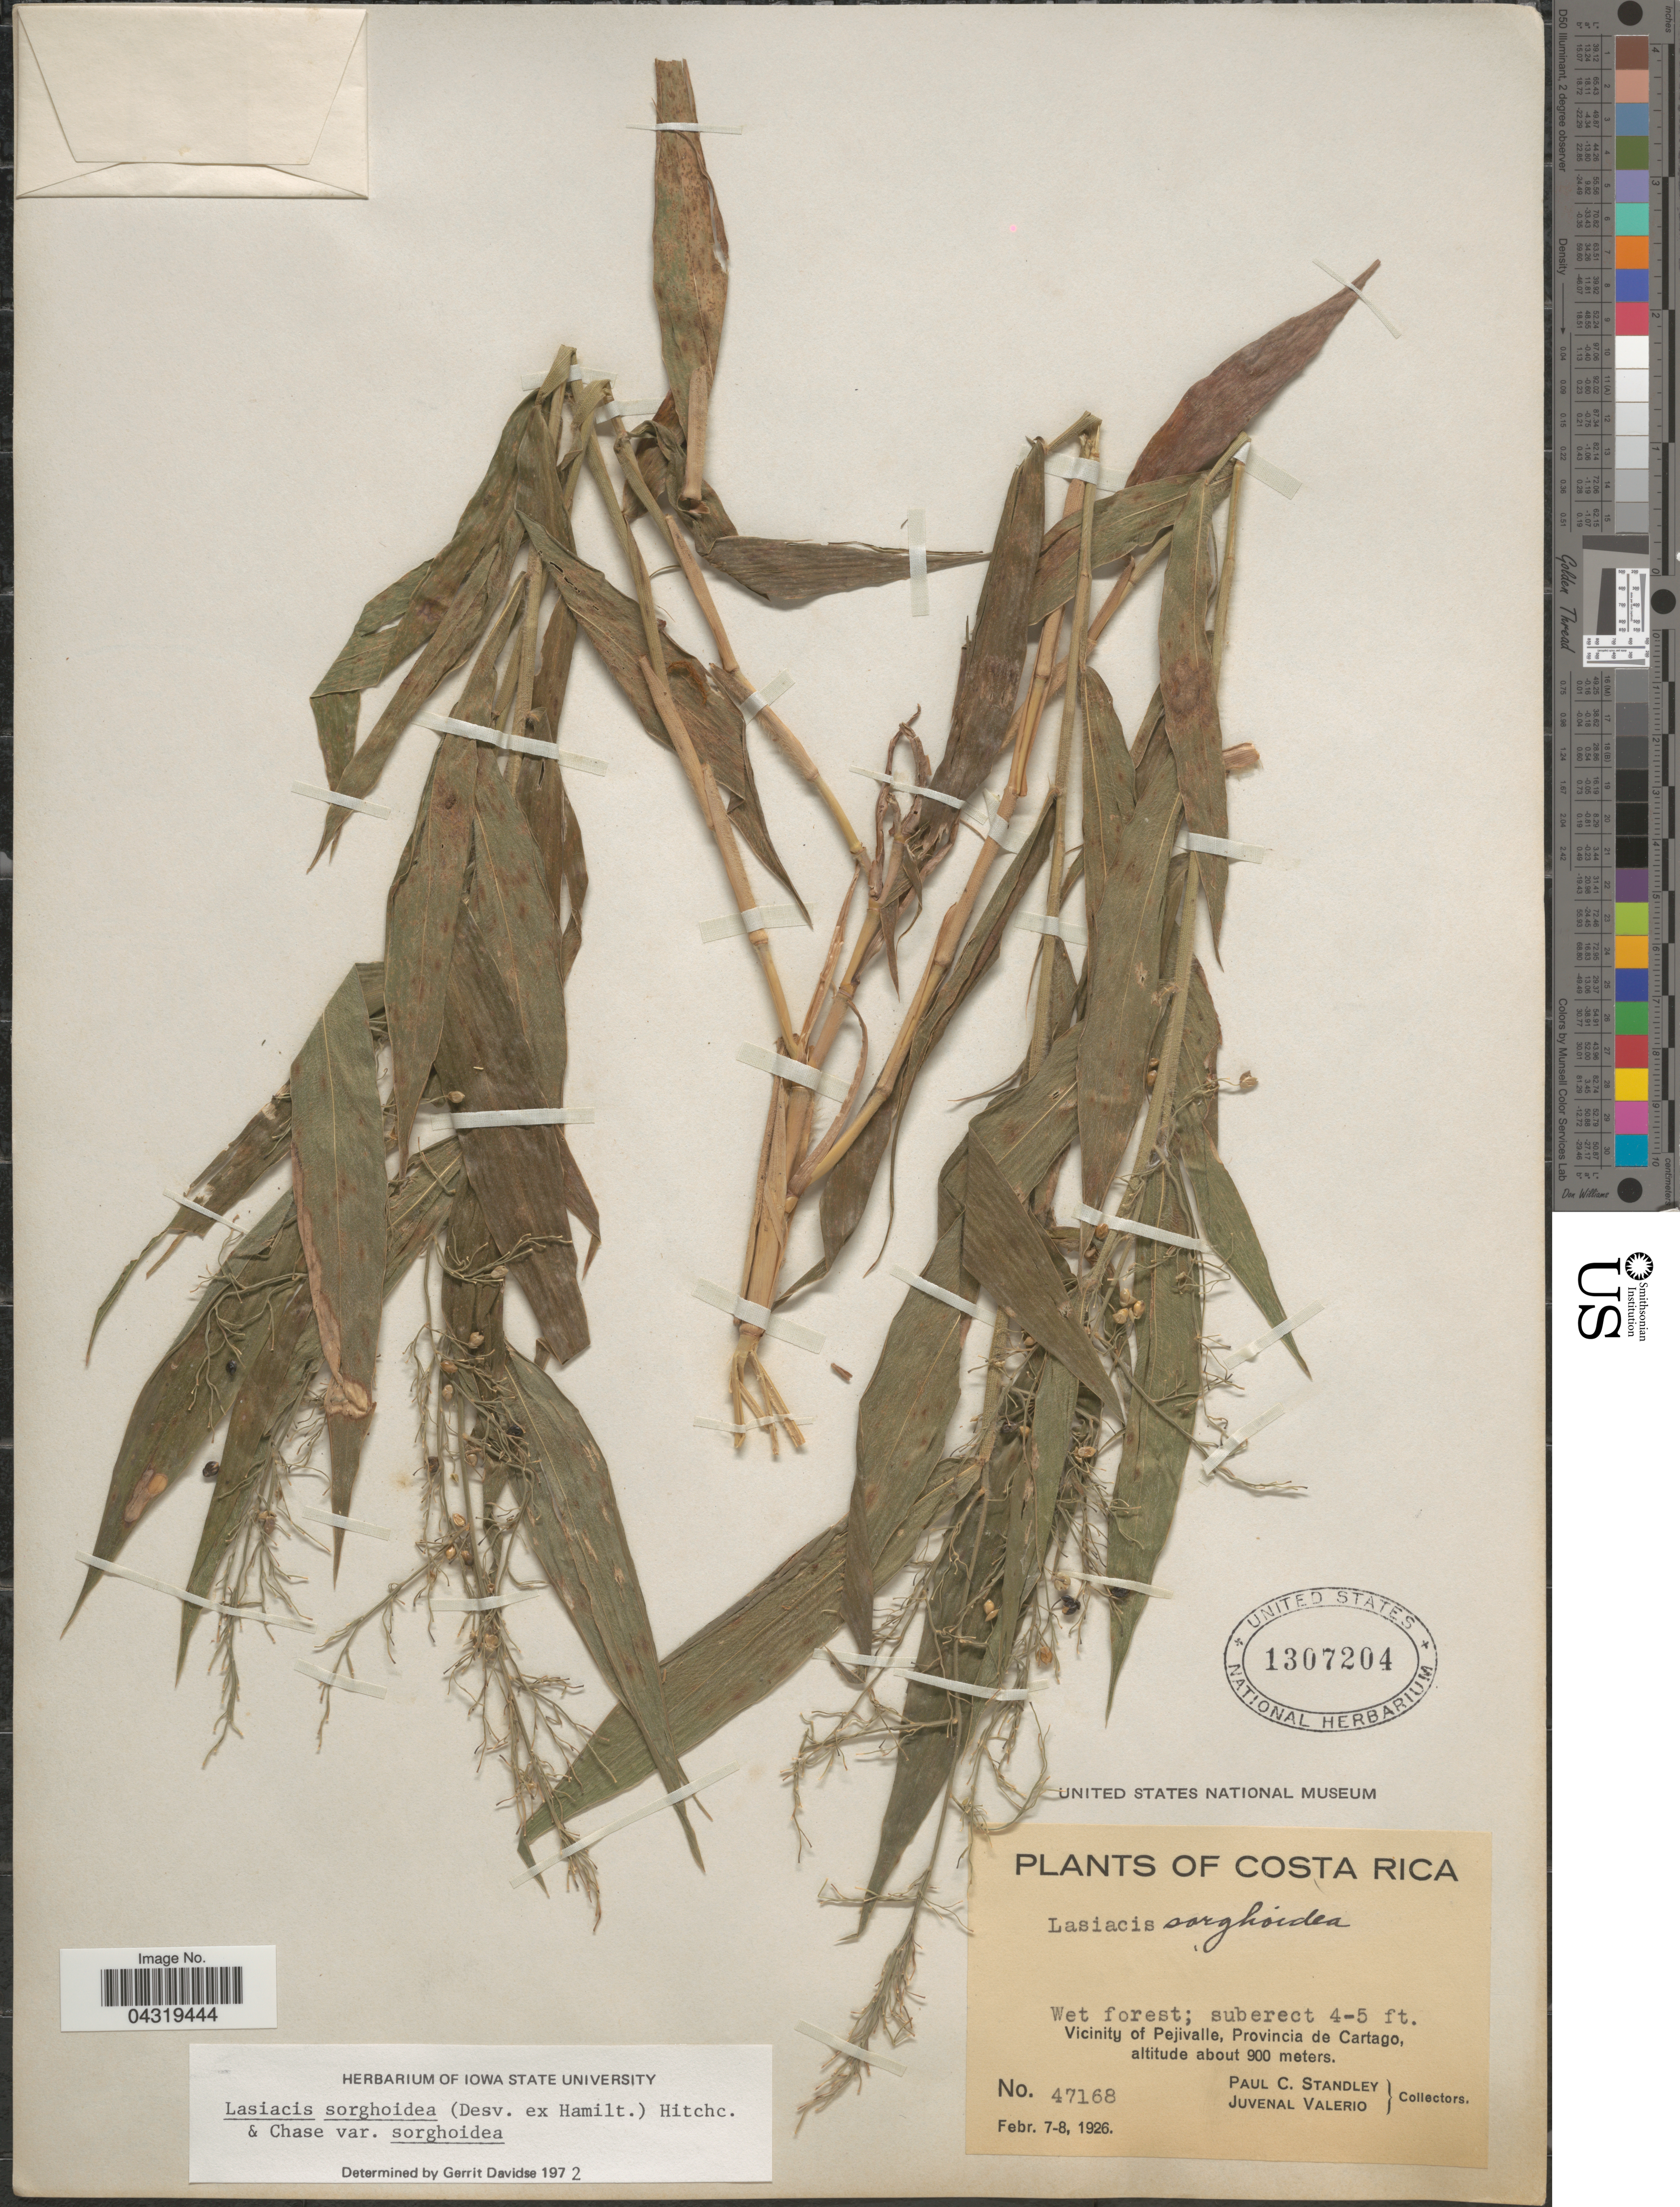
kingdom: Plantae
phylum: Tracheophyta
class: Liliopsida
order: Poales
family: Poaceae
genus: Lasiacis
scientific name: Lasiacis sorghoidea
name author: (Desv. ex Ham.) Hitchc. & Chase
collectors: P. C. Standley & J. Valerio R.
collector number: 47168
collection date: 1926-02-07/1926-02-08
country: Costa Rica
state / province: Cartago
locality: Wet forest; Vicinity of Pejivalle.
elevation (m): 900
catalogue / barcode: US 1307204